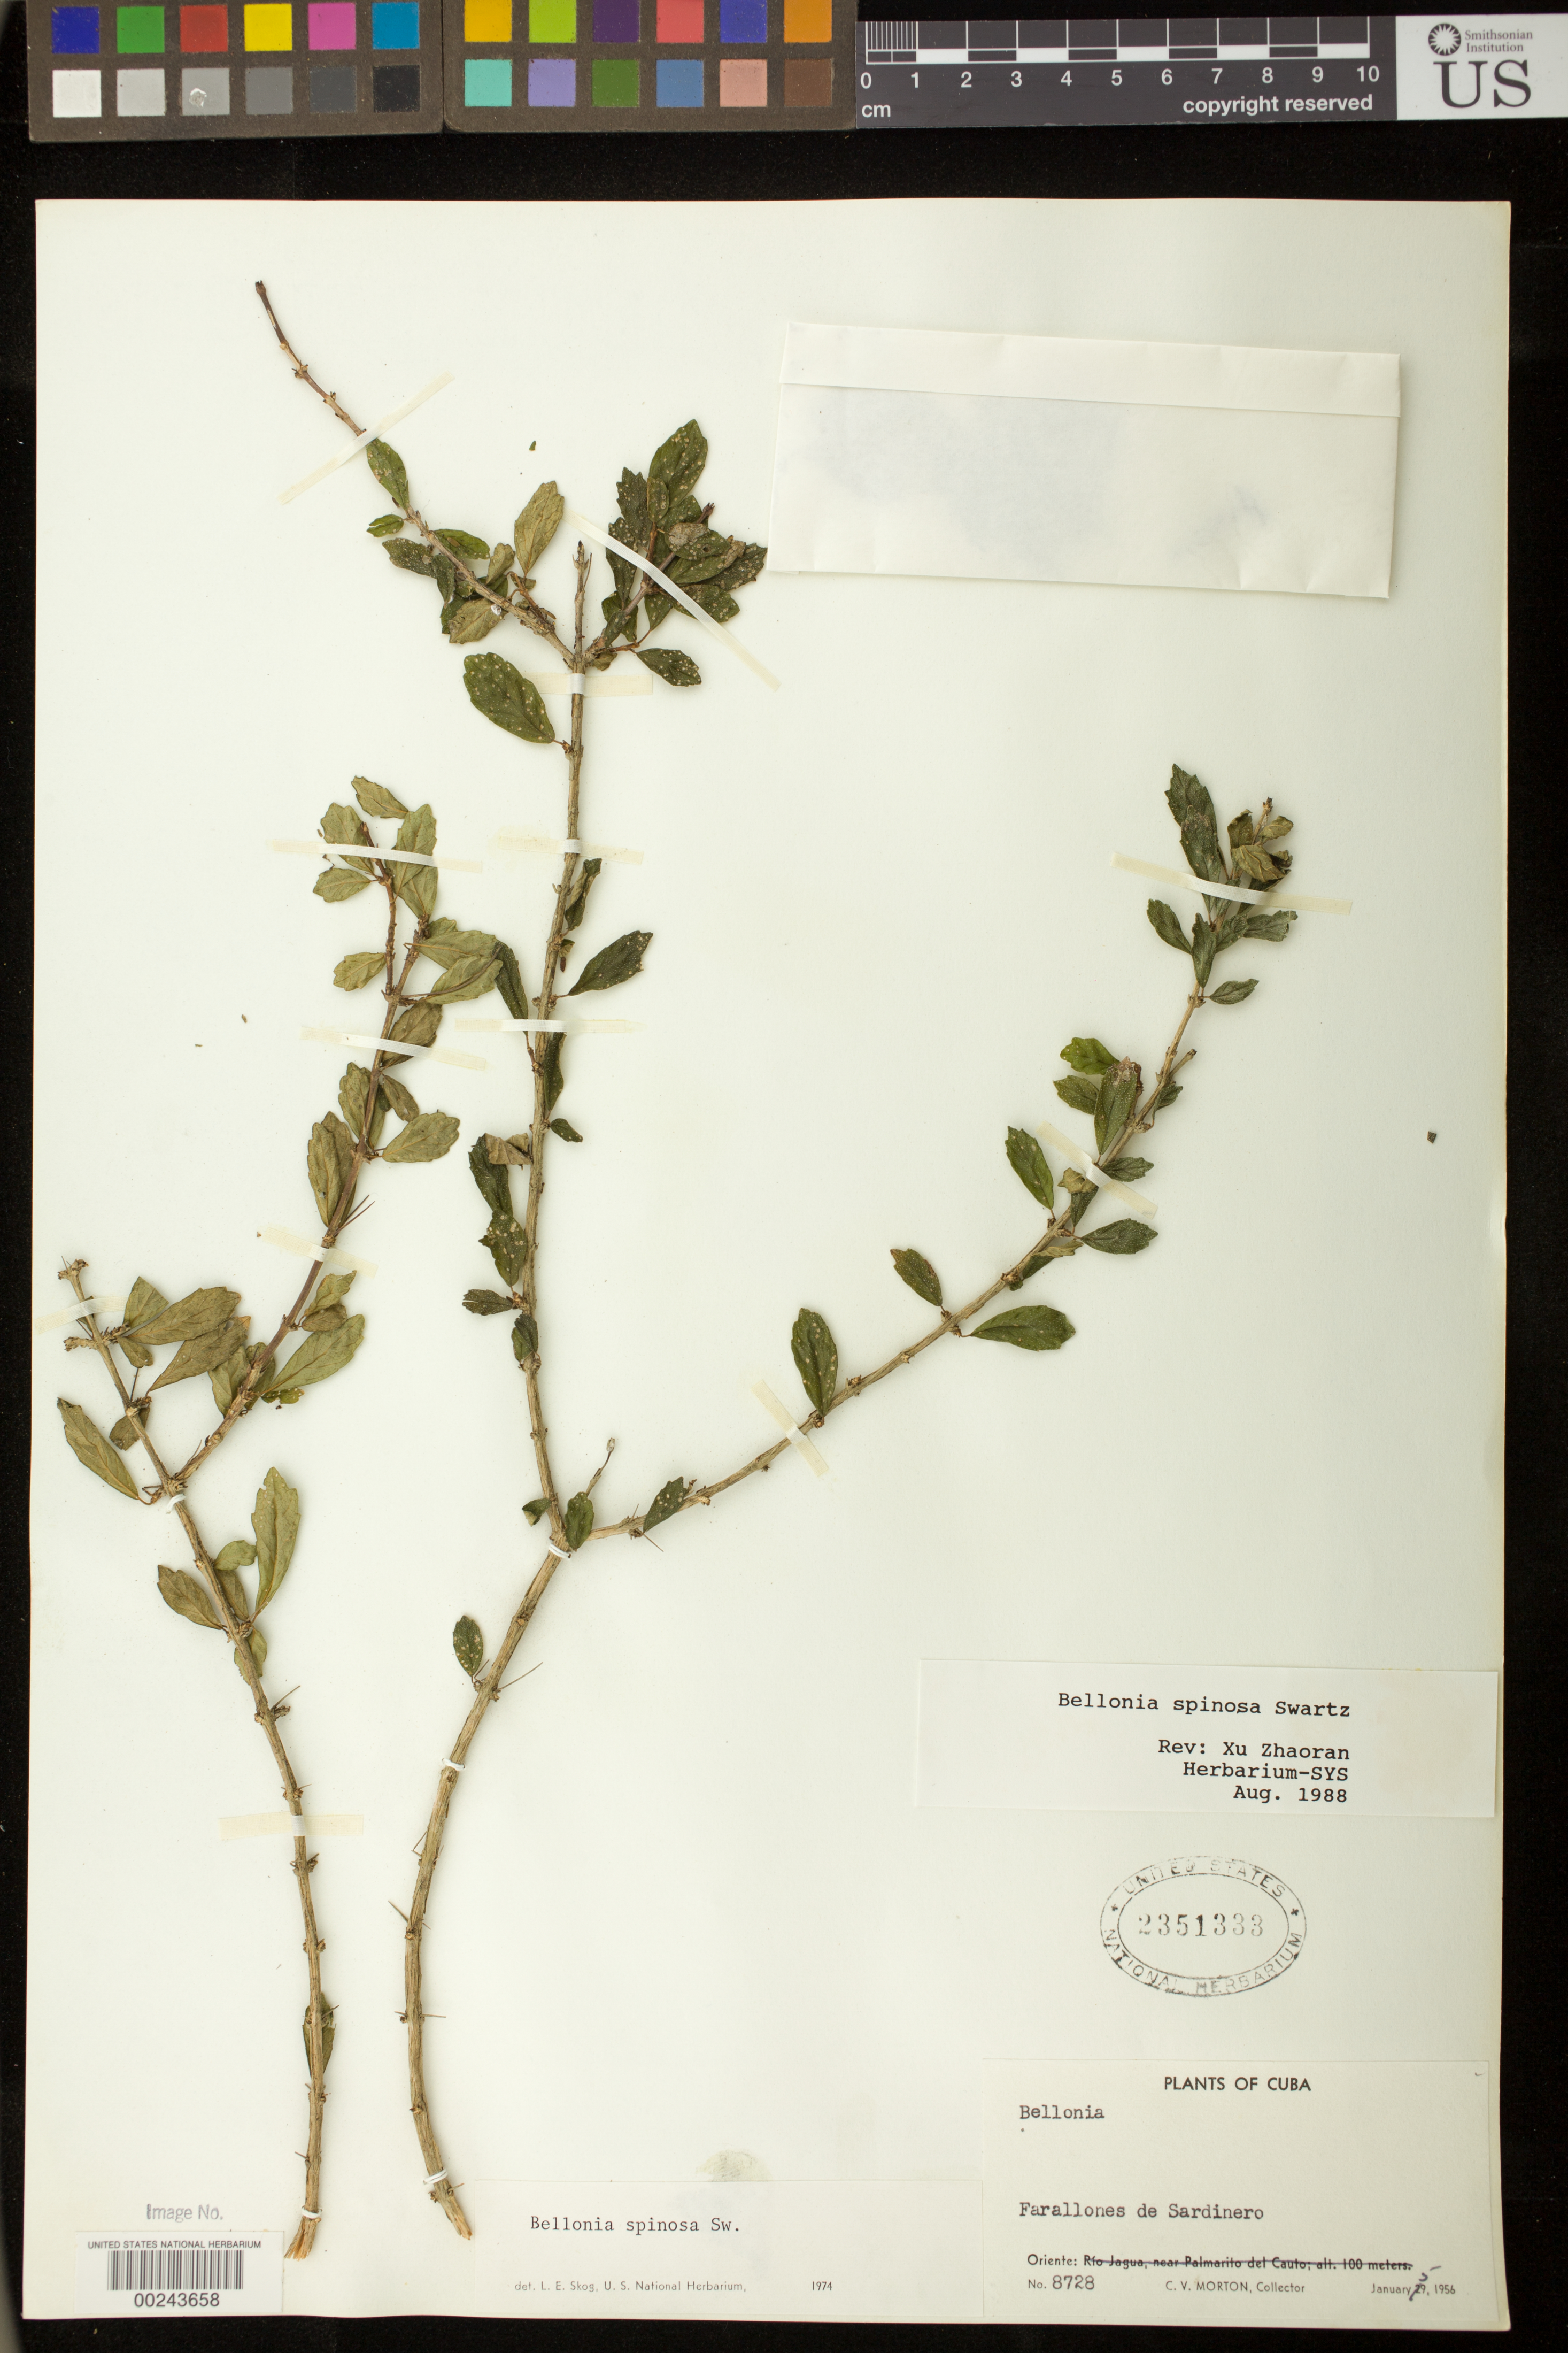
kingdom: Plantae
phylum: Tracheophyta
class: Magnoliopsida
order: Lamiales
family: Gesneriaceae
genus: Bellonia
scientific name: Bellonia spinosa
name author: Sw.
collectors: C. V. Morton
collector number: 8728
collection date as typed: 05 Jan 1956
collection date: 1956-01-05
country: Cuba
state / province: Oriente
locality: Farallones de Sardinero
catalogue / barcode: US 2351333